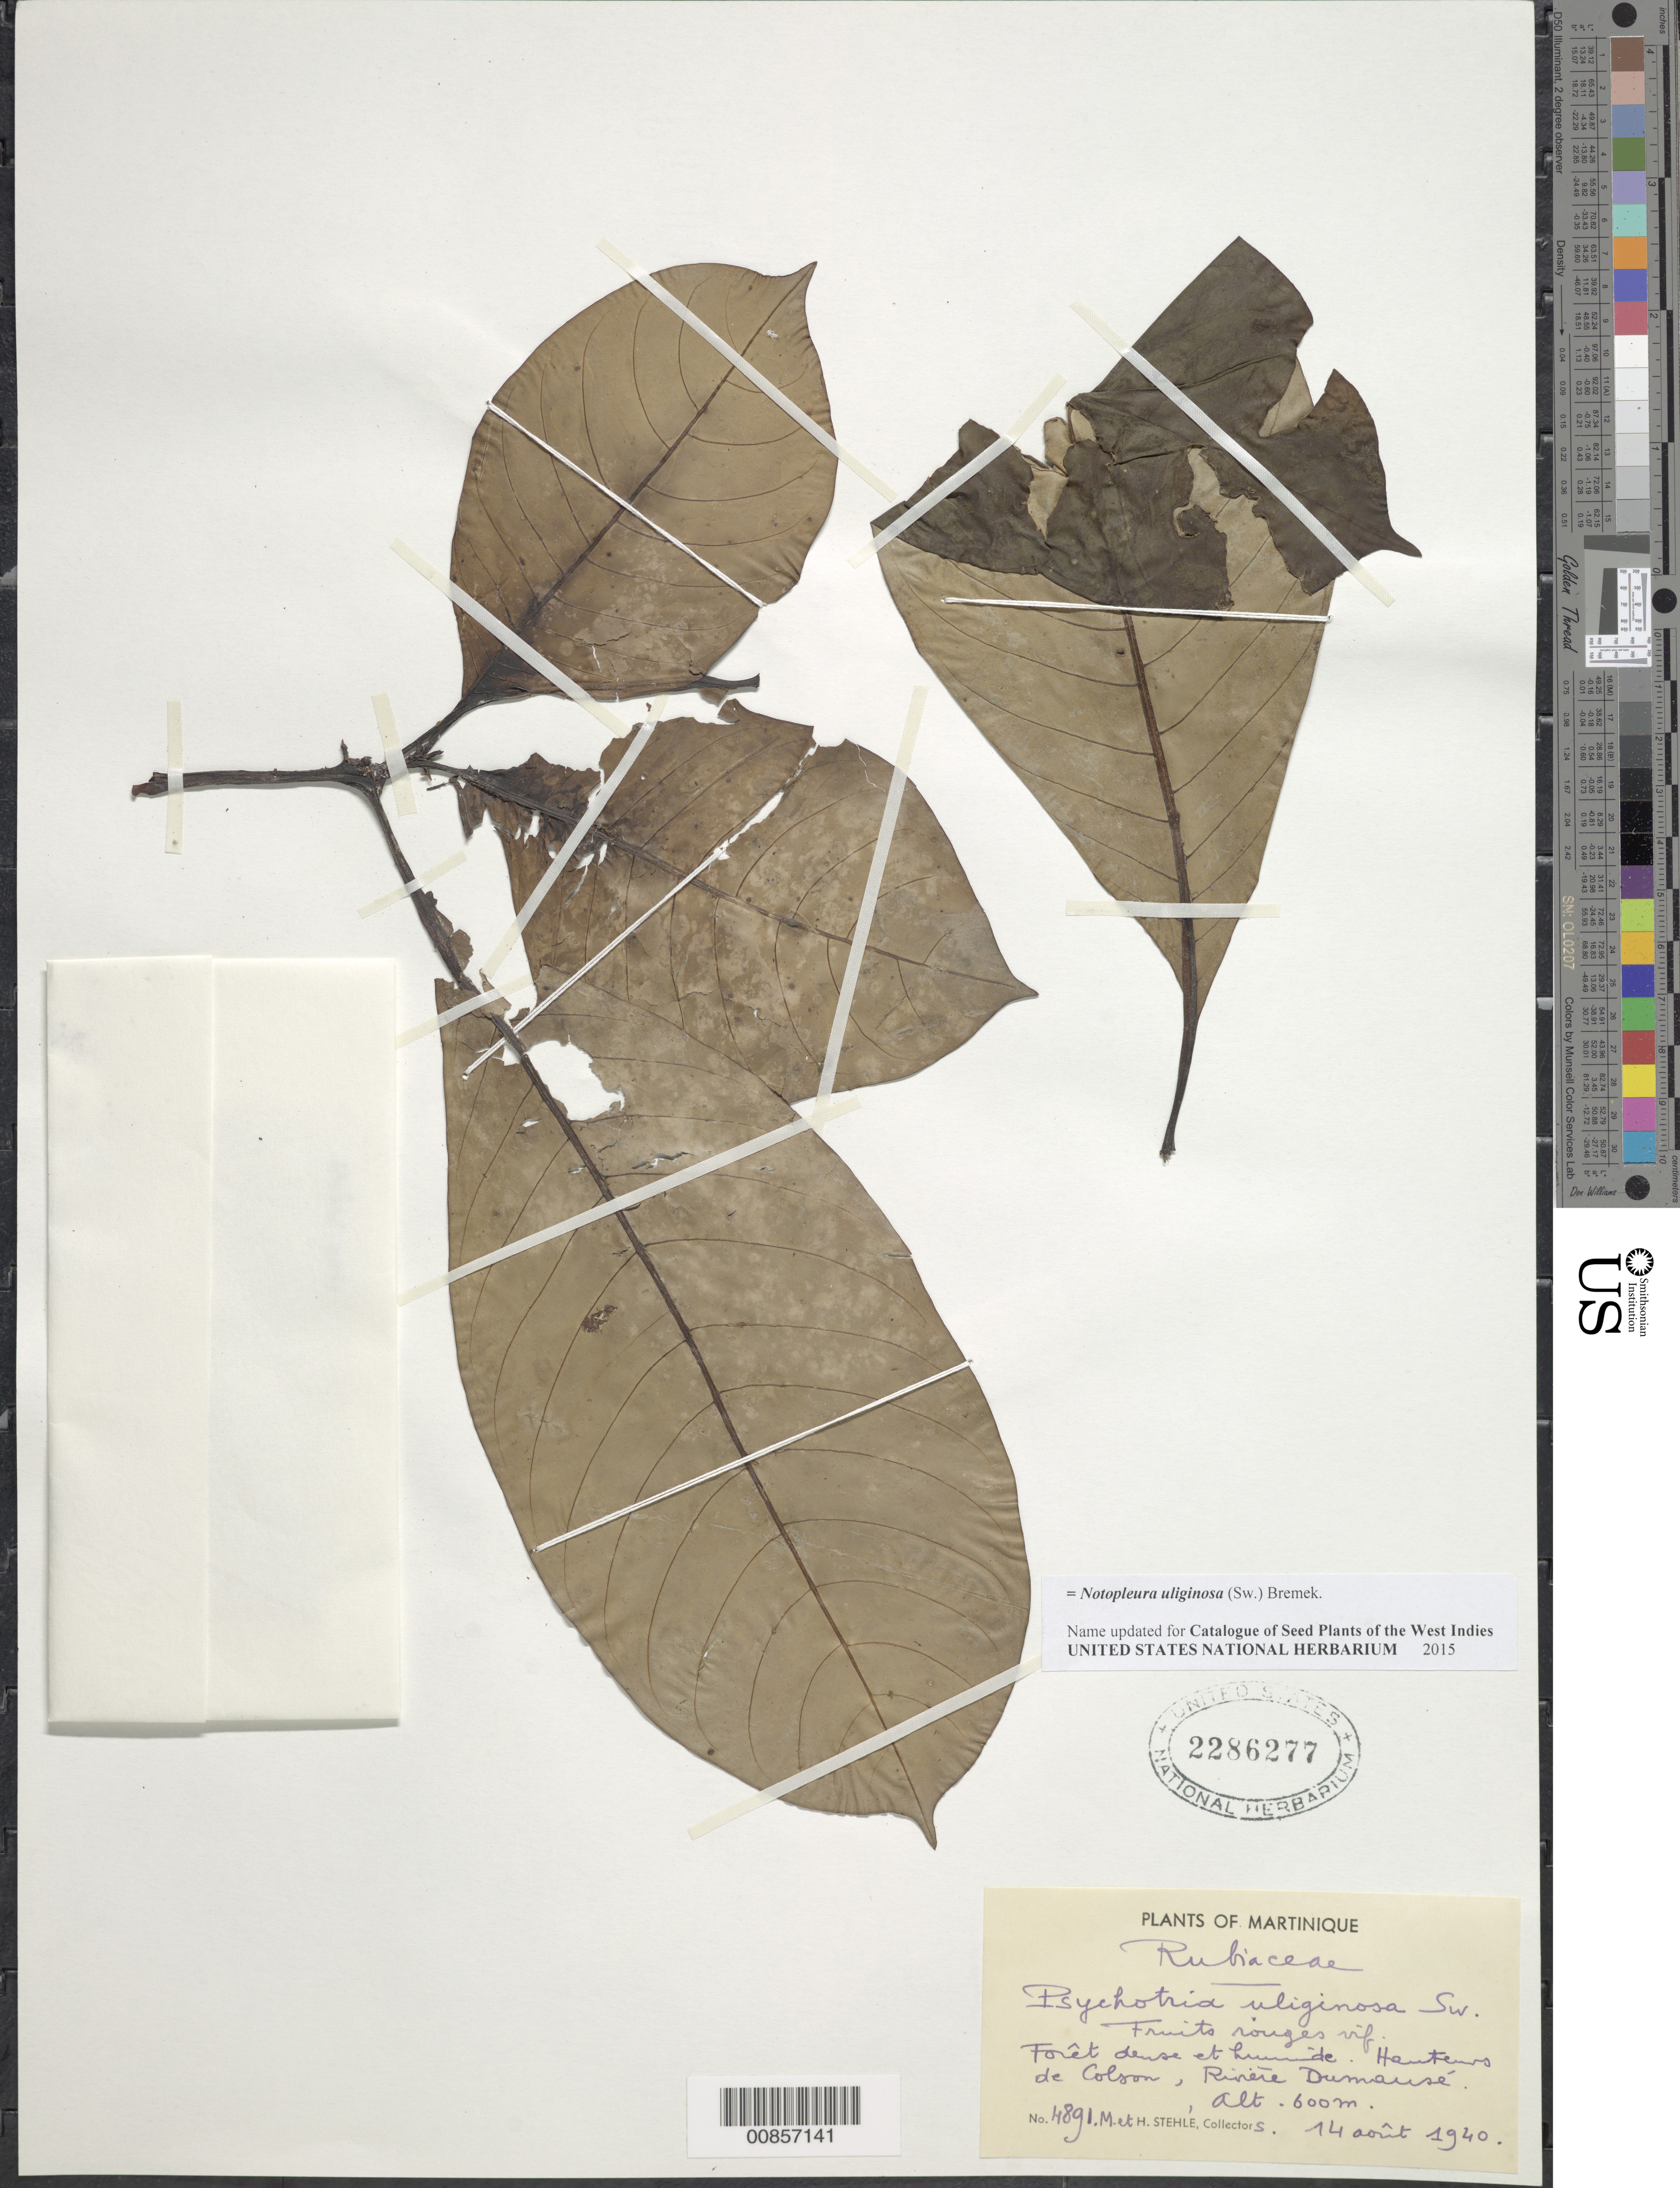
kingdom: Plantae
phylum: Tracheophyta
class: Magnoliopsida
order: Gentianales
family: Rubiaceae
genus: Notopleura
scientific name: Notopleura uliginosa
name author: (Sw.) Bremek.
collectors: H. Stehlé & M. Stehlé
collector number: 4891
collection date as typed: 14 Aug 1940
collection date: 1940-08-14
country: Dominica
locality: Hauteurs de Colson, Riviére Dumausé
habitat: Forêt dense et humide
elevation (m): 600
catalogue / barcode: US 2286277